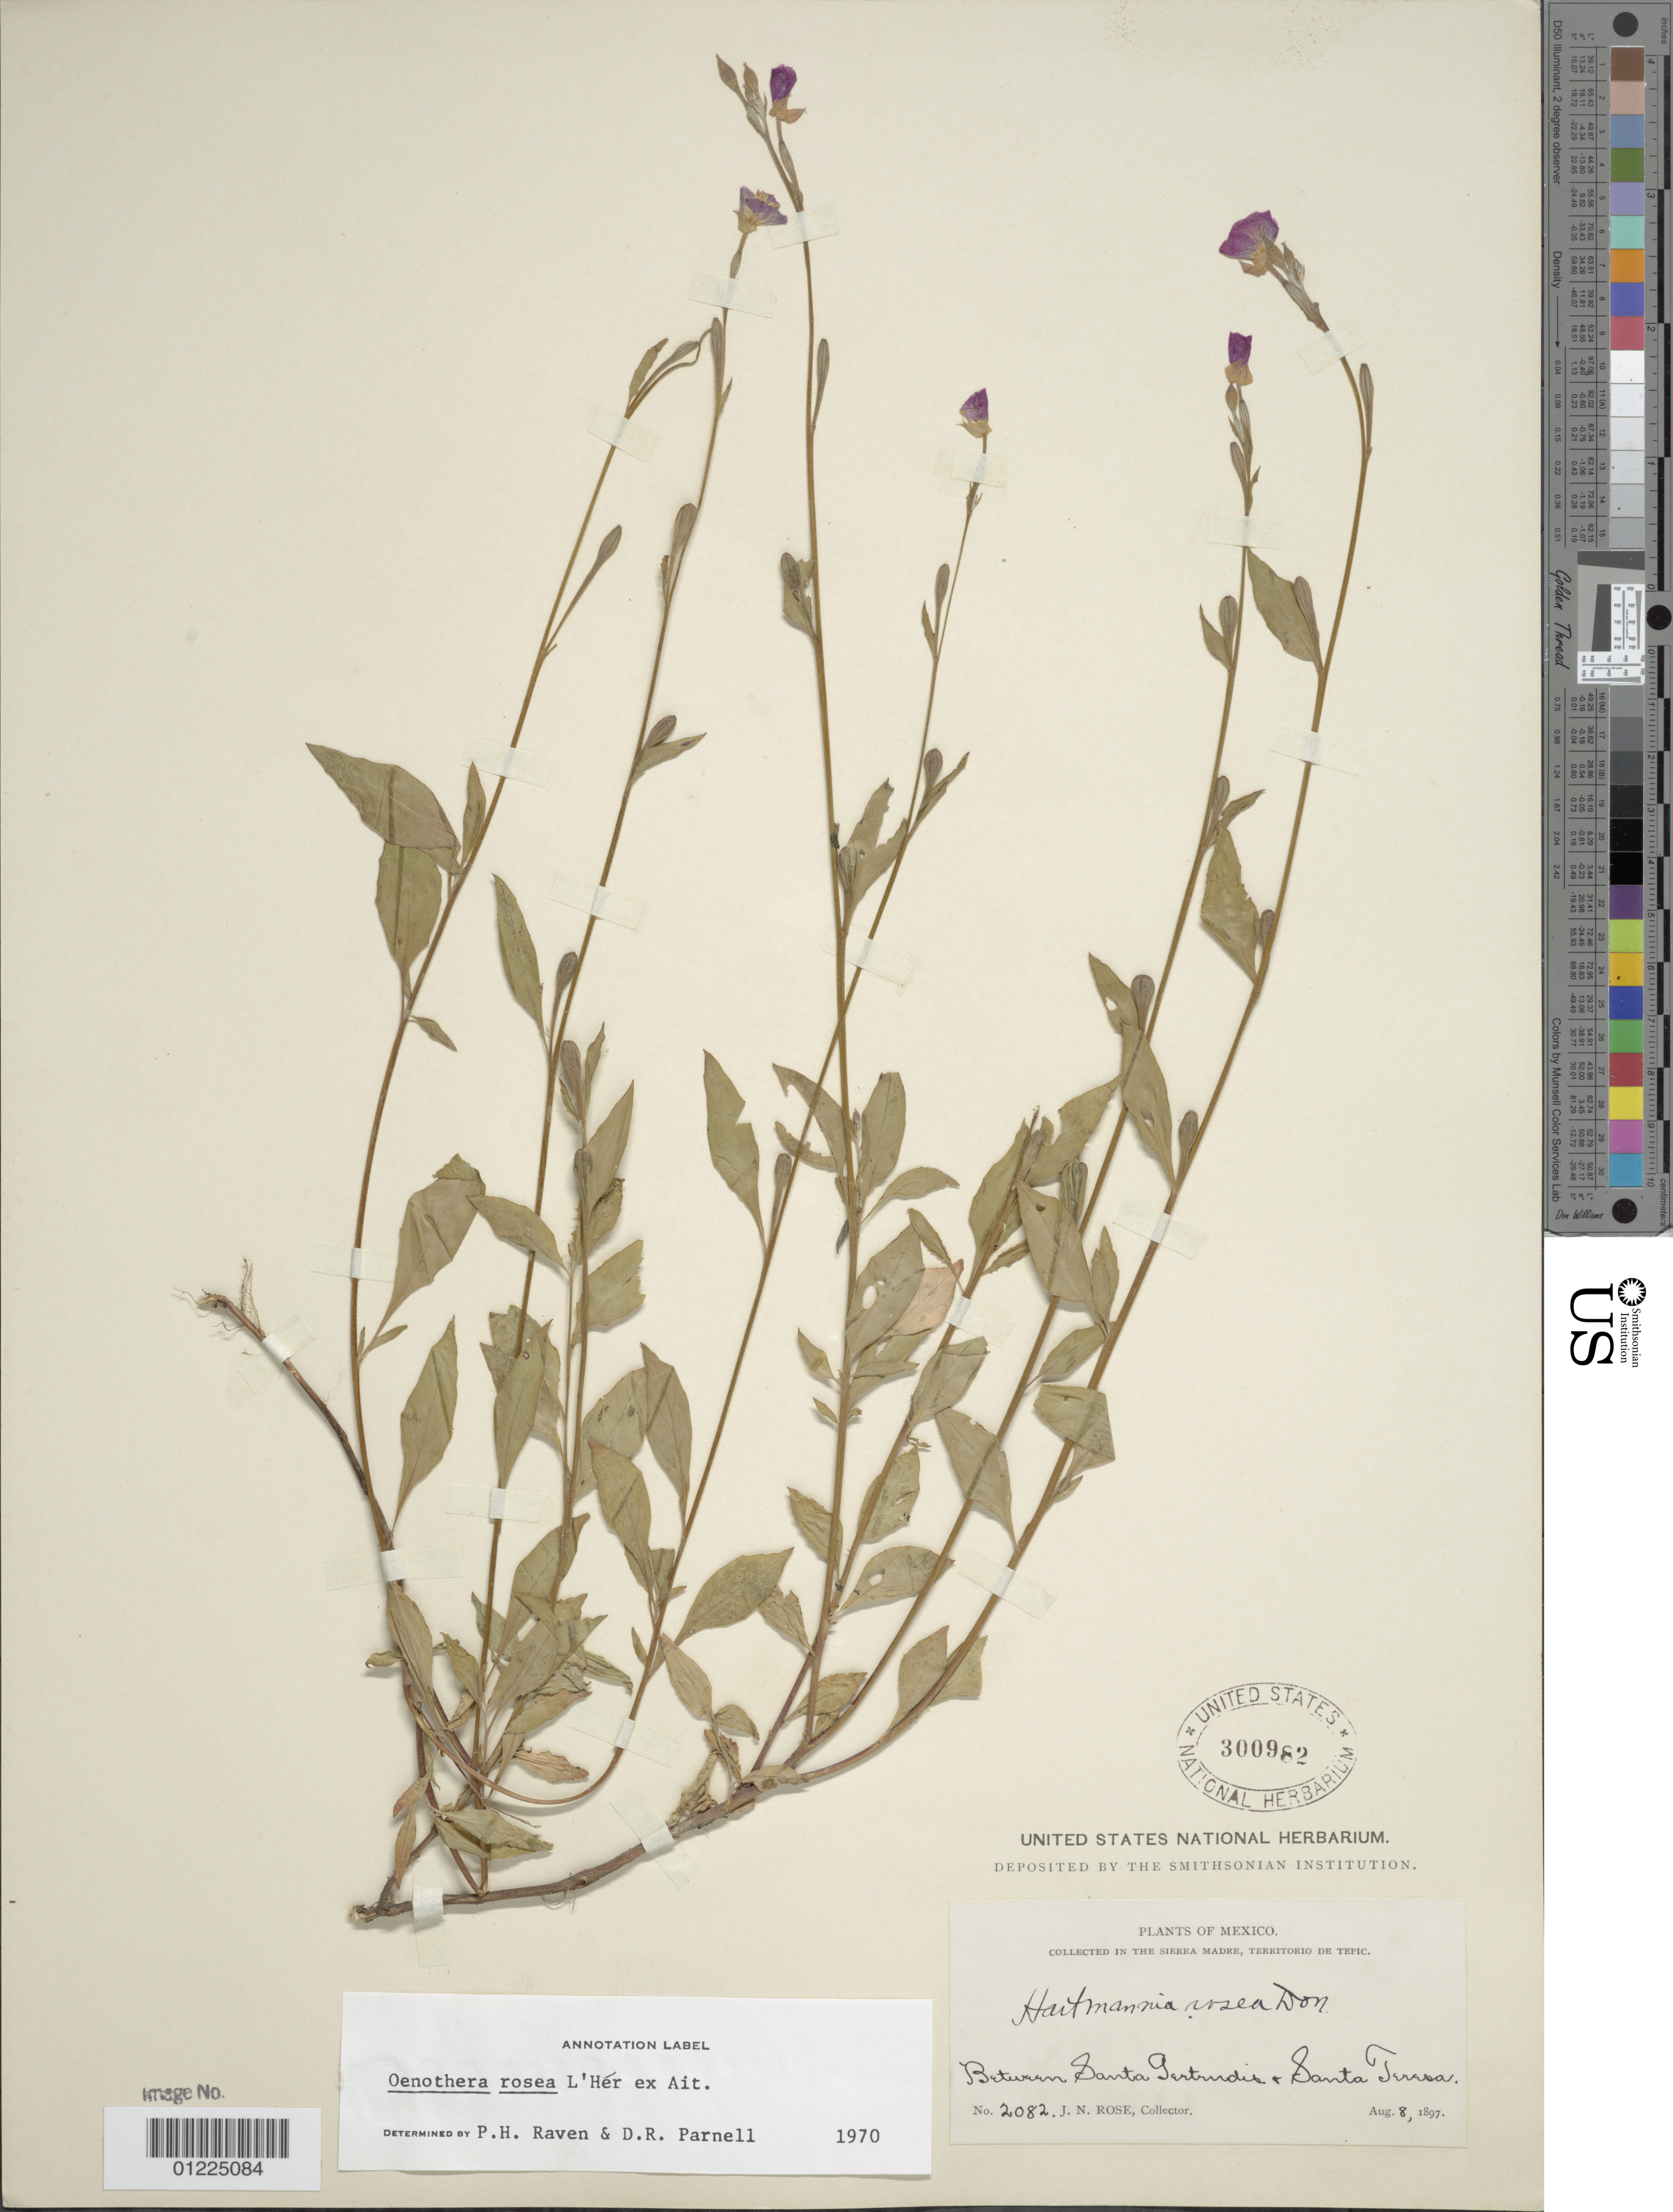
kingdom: Plantae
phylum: Tracheophyta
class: Magnoliopsida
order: Myrtales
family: Onagraceae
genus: Oenothera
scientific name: Oenothera rosea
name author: L'Hér. ex Aiton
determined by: Raven, P. H.; Parnell, D. R.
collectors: J. N. Rose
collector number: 2082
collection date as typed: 08 Aug 1897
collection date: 1897-08-08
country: Mexico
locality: Sierra Madre, Territorio de Tepic. Between Santa Gertrudio & Santa Teresa.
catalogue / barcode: US 300982